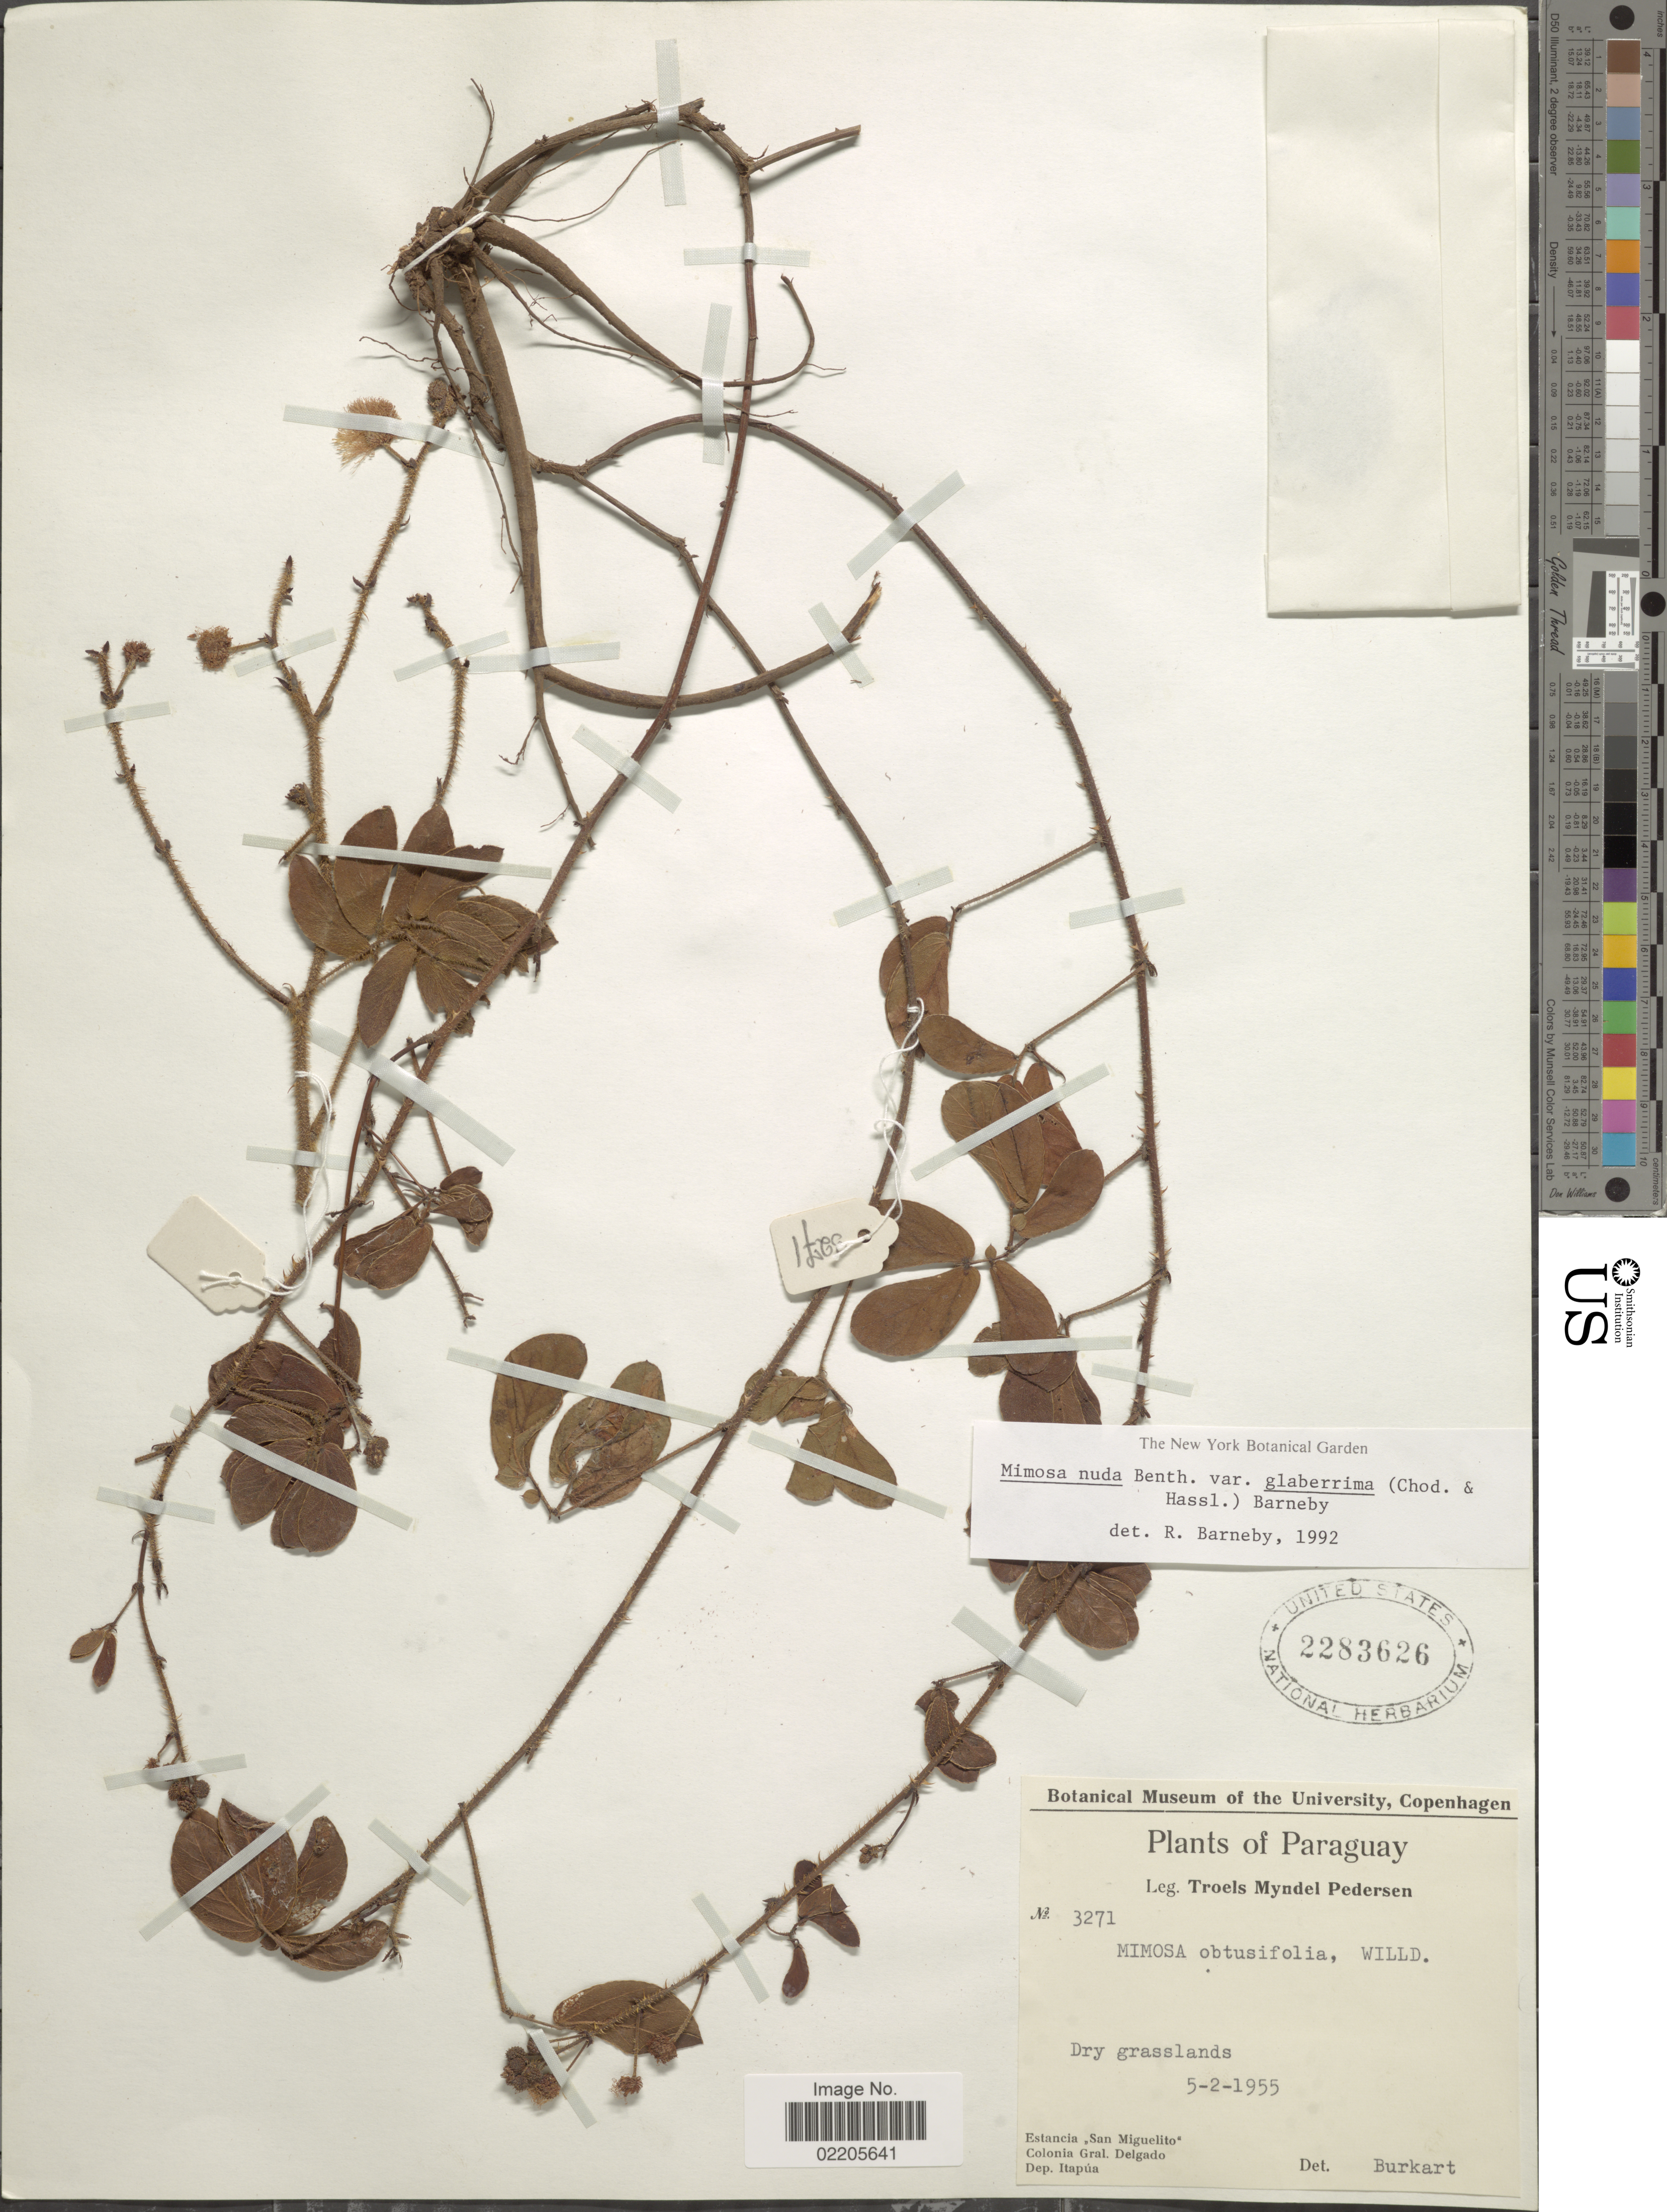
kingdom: Plantae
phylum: Tracheophyta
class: Magnoliopsida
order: Fabales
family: Fabaceae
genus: Mimosa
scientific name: Mimosa debilis var. debilis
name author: Humb. & Bonpl. ex Willd.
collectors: T. Pederson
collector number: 3271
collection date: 1955-02-05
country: Paraguay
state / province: Itapua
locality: Estancia "San Miguelito". Colonia Gral. Delgado. Dep. Itapua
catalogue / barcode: US 2283626